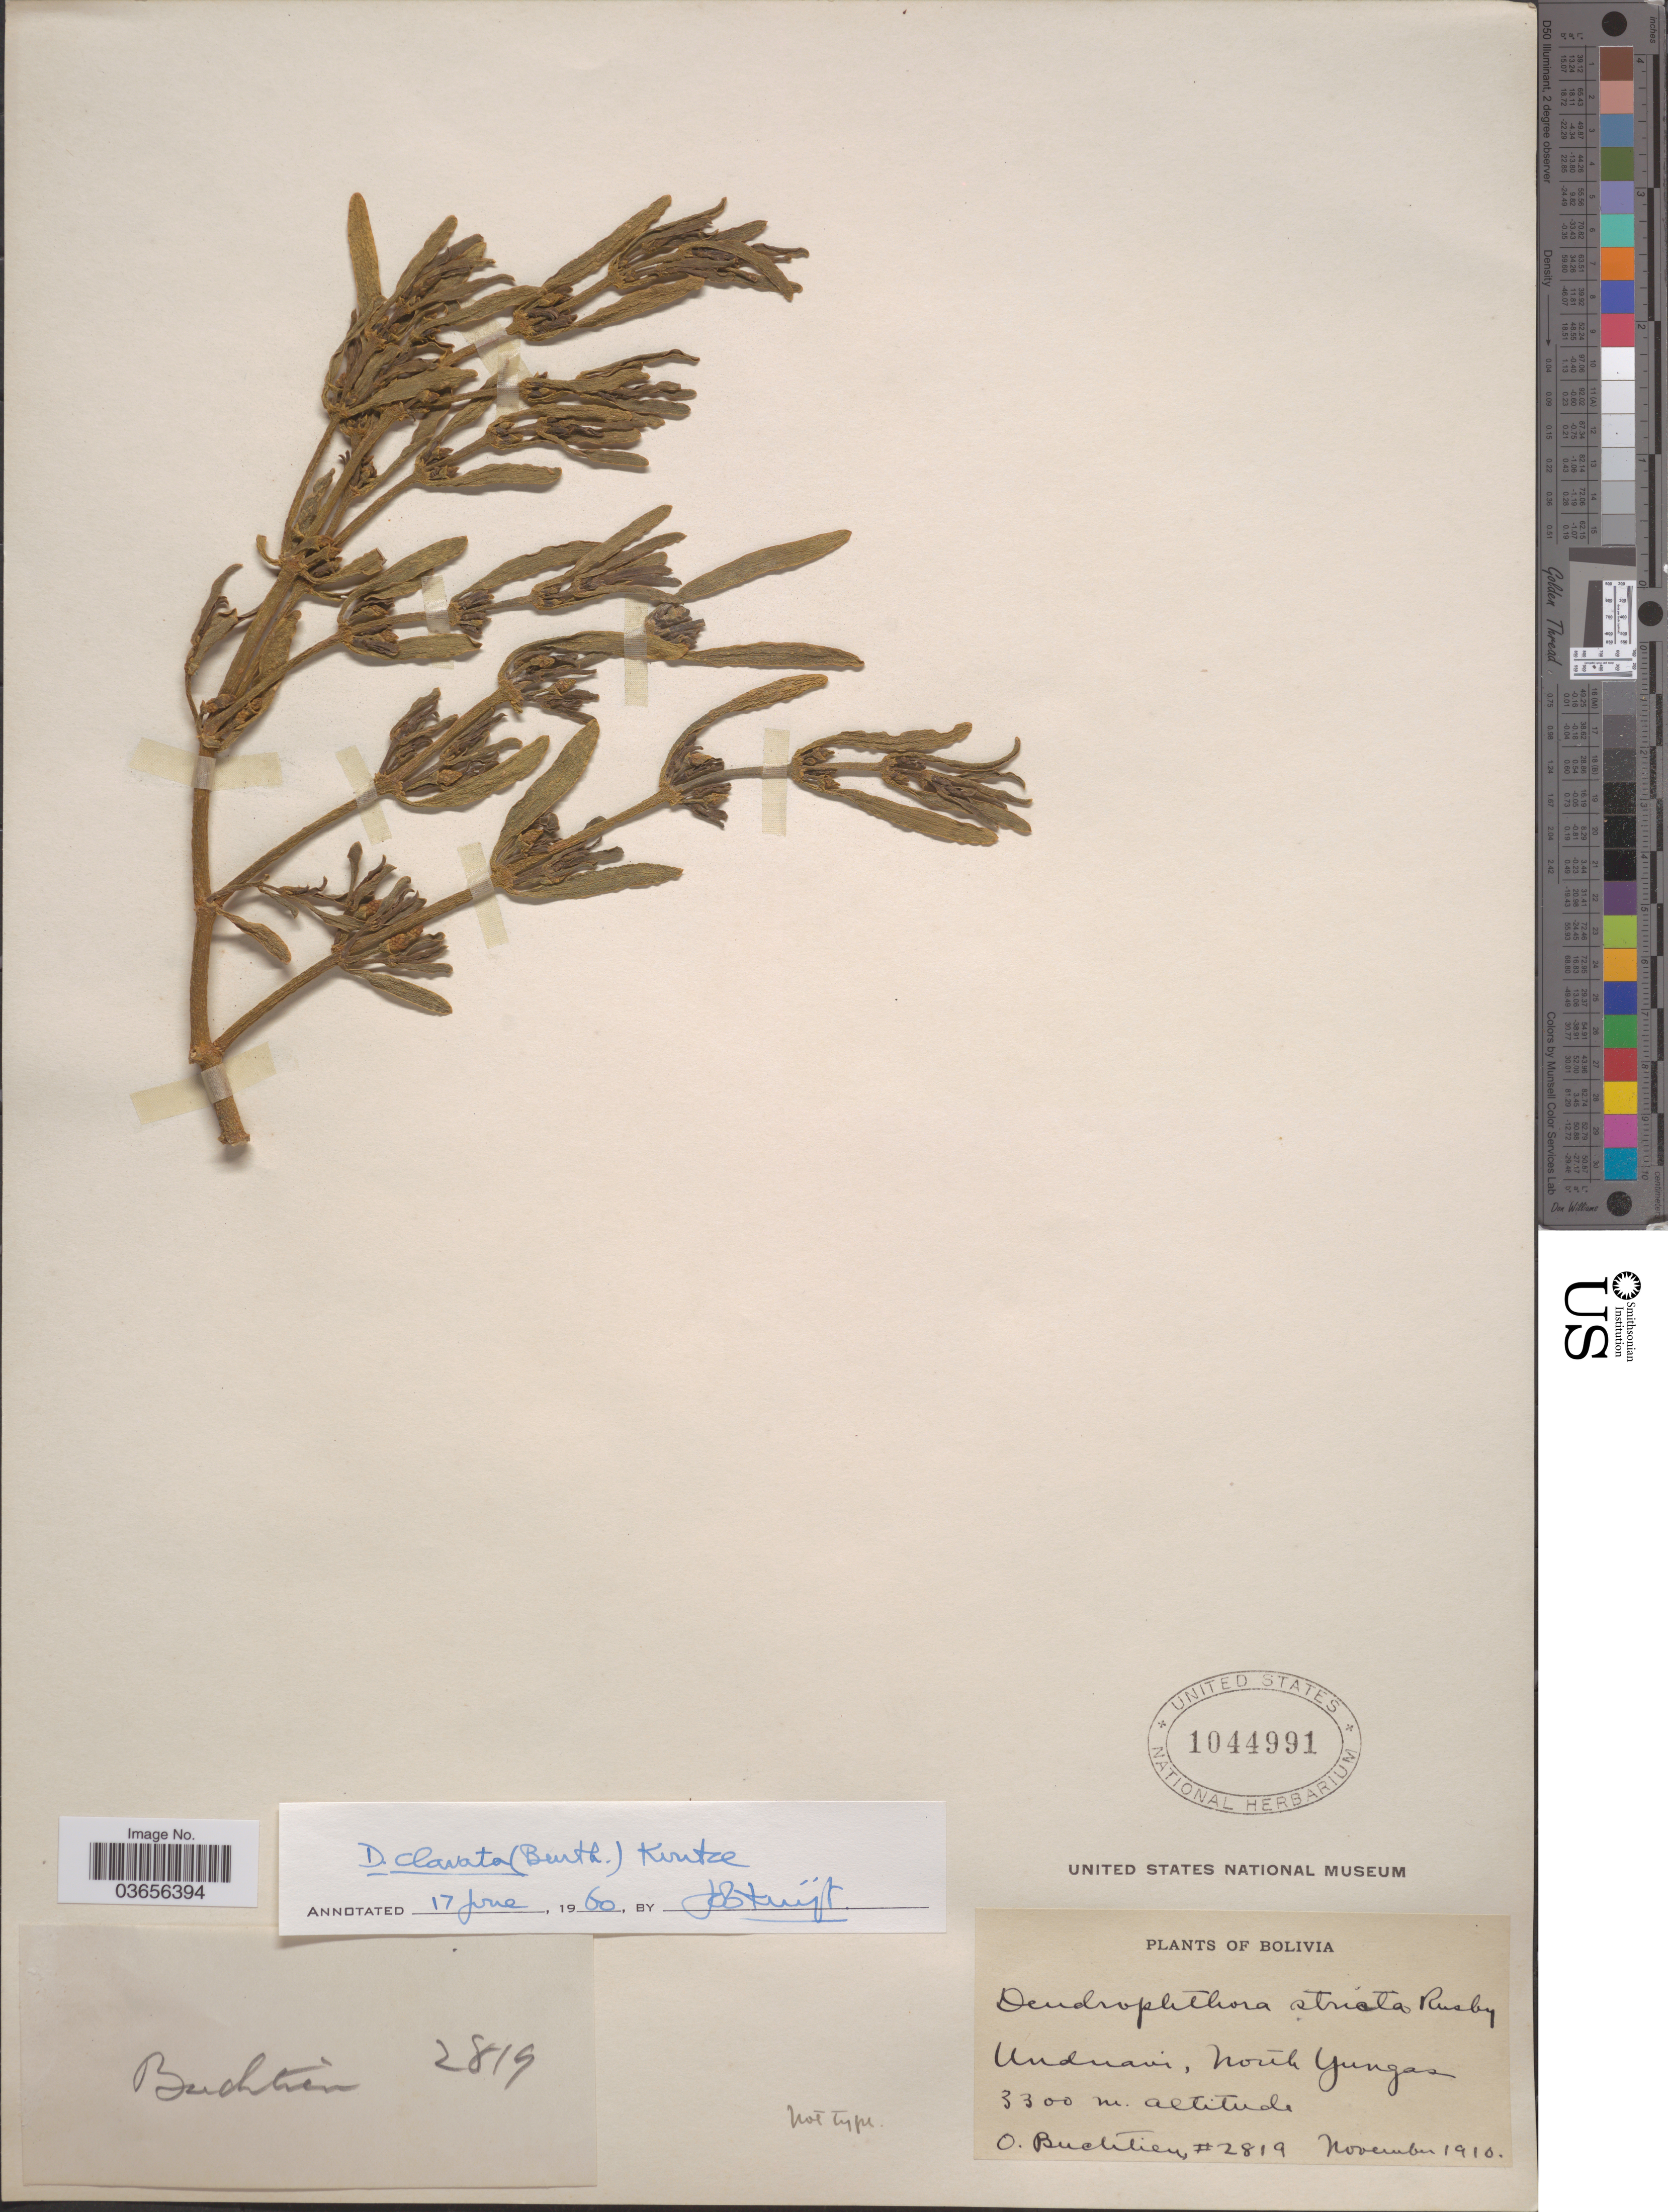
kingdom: Plantae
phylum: Tracheophyta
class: Magnoliopsida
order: Santalales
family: Viscaceae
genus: Dendrophthora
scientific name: Dendrophthora clavata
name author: (Benth.) Urb.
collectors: O. Buchtien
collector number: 2819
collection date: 1910-11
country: Bolivia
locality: Unduavi, North Yungas.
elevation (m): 3300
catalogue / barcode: US 1044991